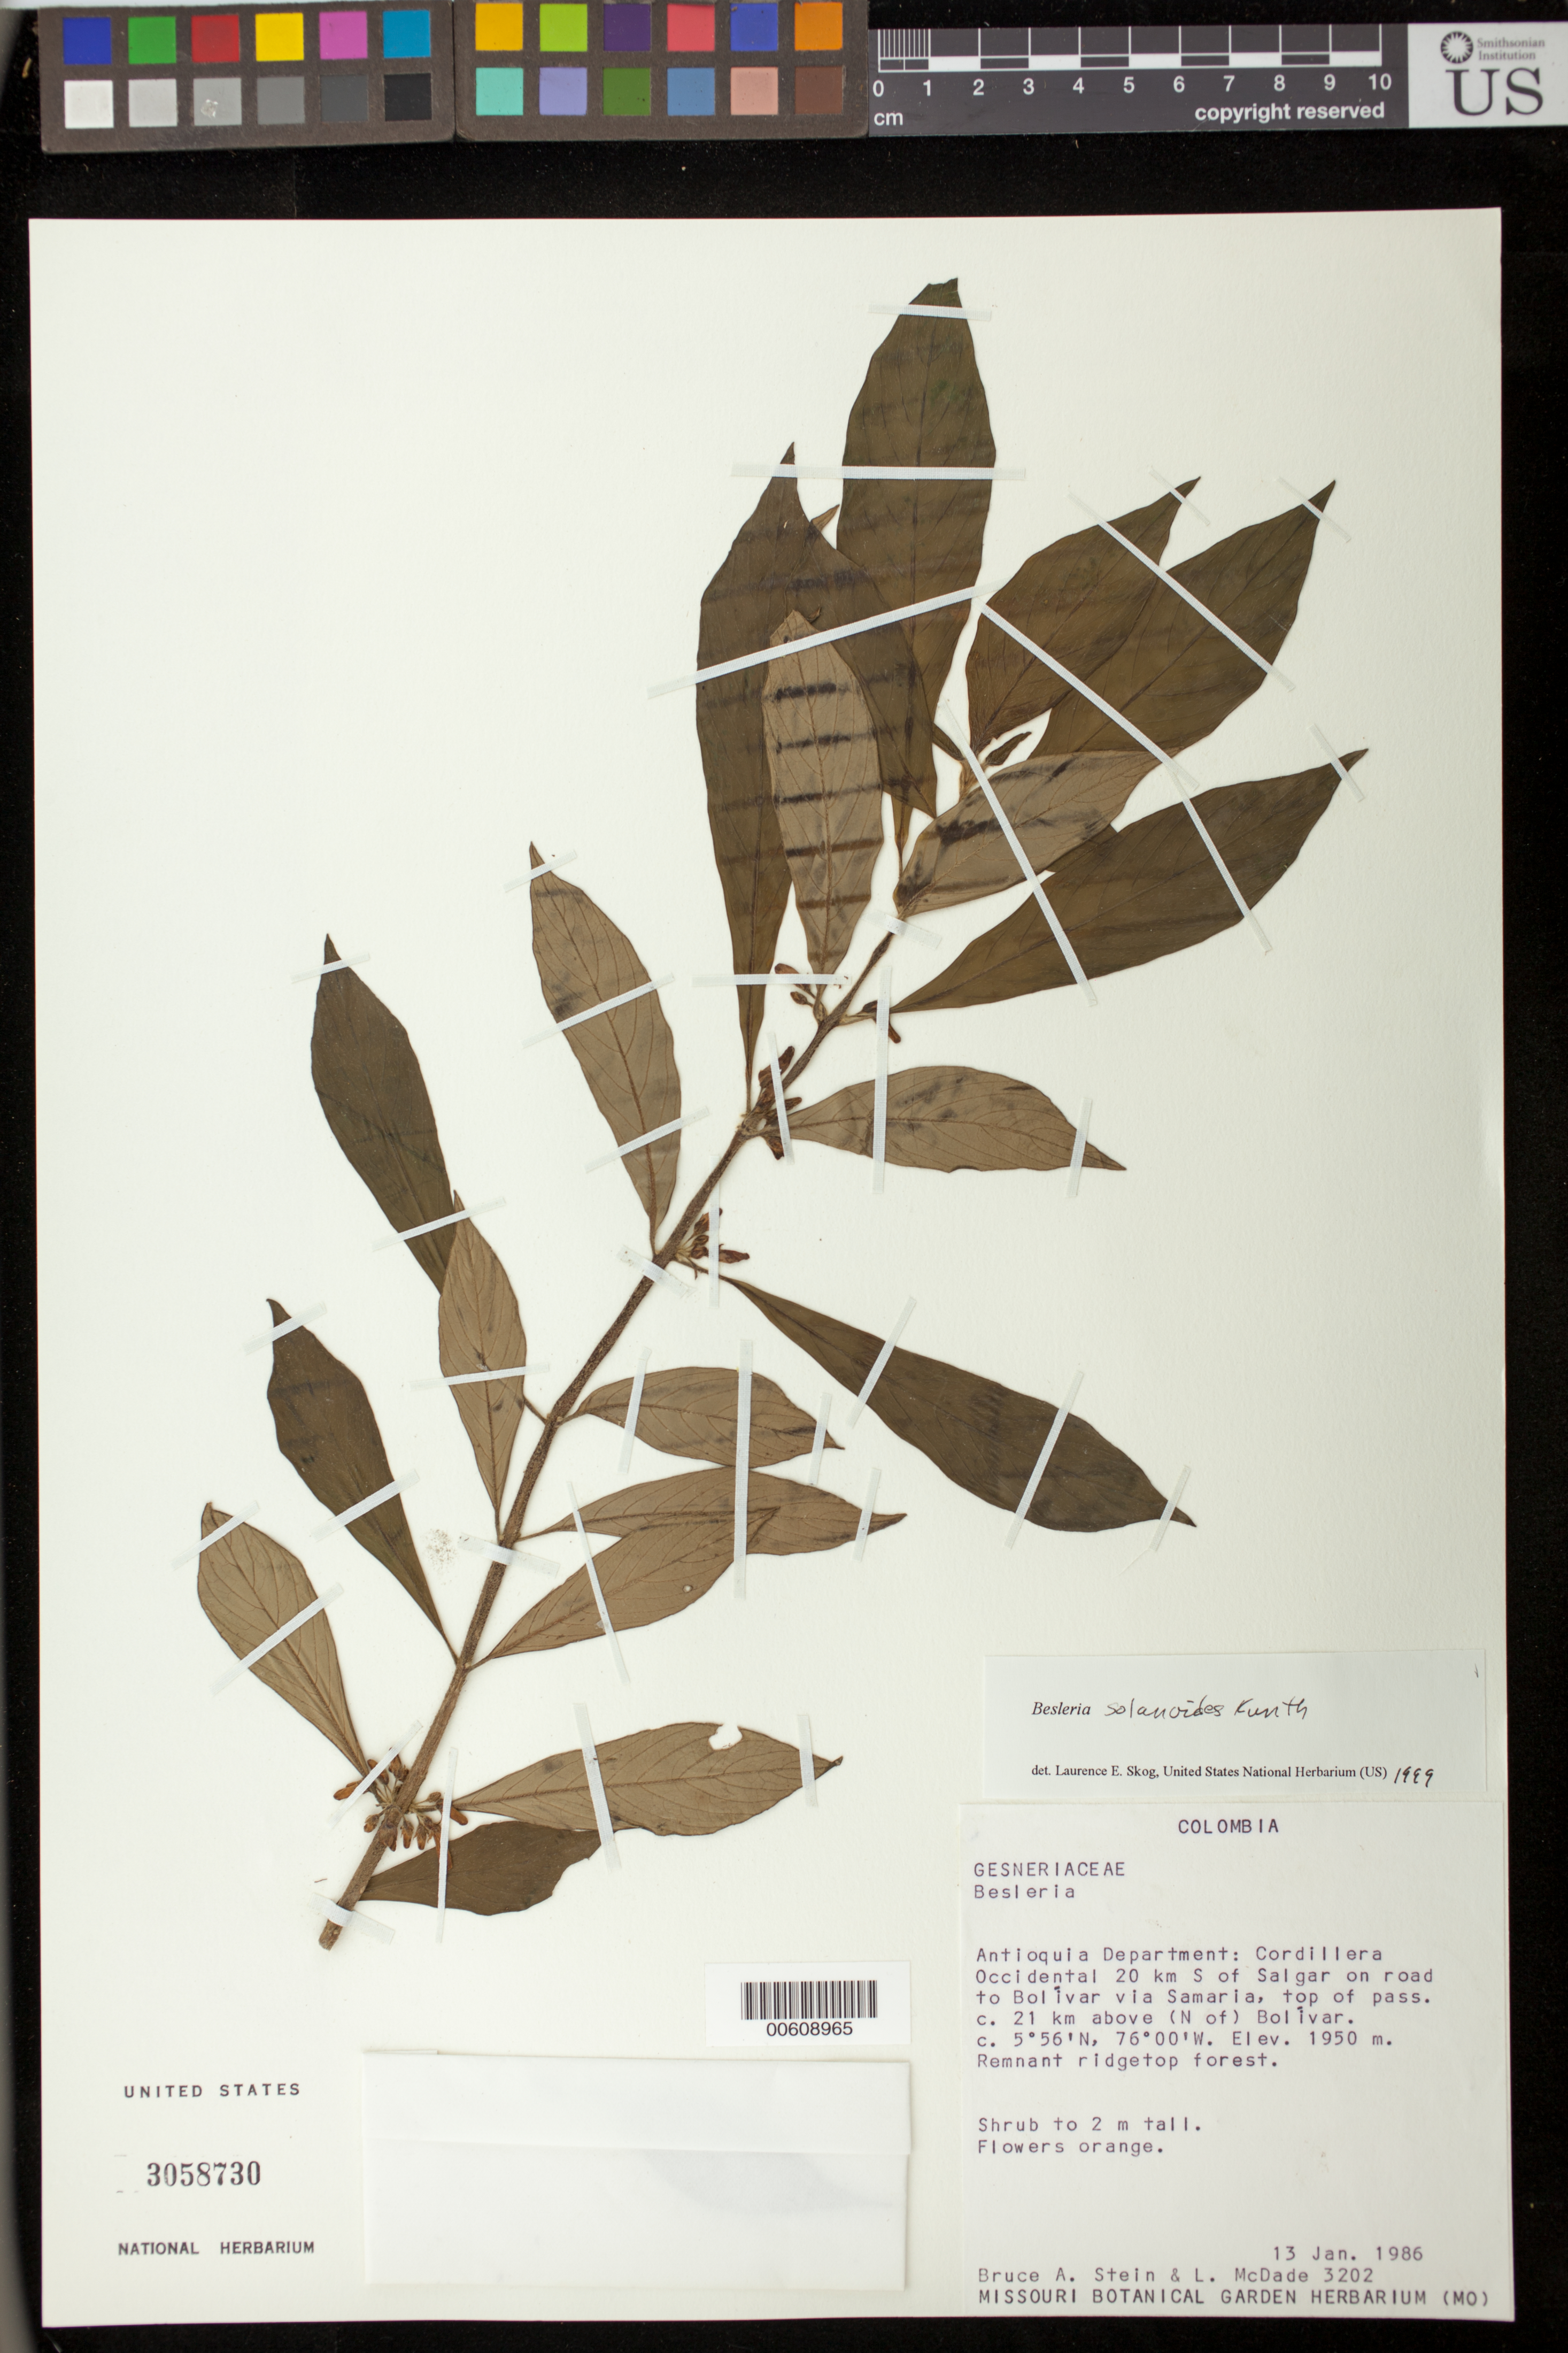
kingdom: Plantae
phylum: Tracheophyta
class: Magnoliopsida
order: Lamiales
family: Gesneriaceae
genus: Besleria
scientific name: Besleria solanoides var. solanoides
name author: Kunth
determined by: Skog, Laurence E.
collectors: B. A. Stein & L. McDade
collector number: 3202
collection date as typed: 13 Jan 1986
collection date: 1986-01-13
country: Colombia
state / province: Antioquia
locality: Cordillera Occidental 20 km S of Salgar on road to Bolívar via Samaria, top of pass, c. 21 km above (N of) Bolívar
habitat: Remnant ridgetop forest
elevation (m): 1950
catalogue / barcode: US 3058730